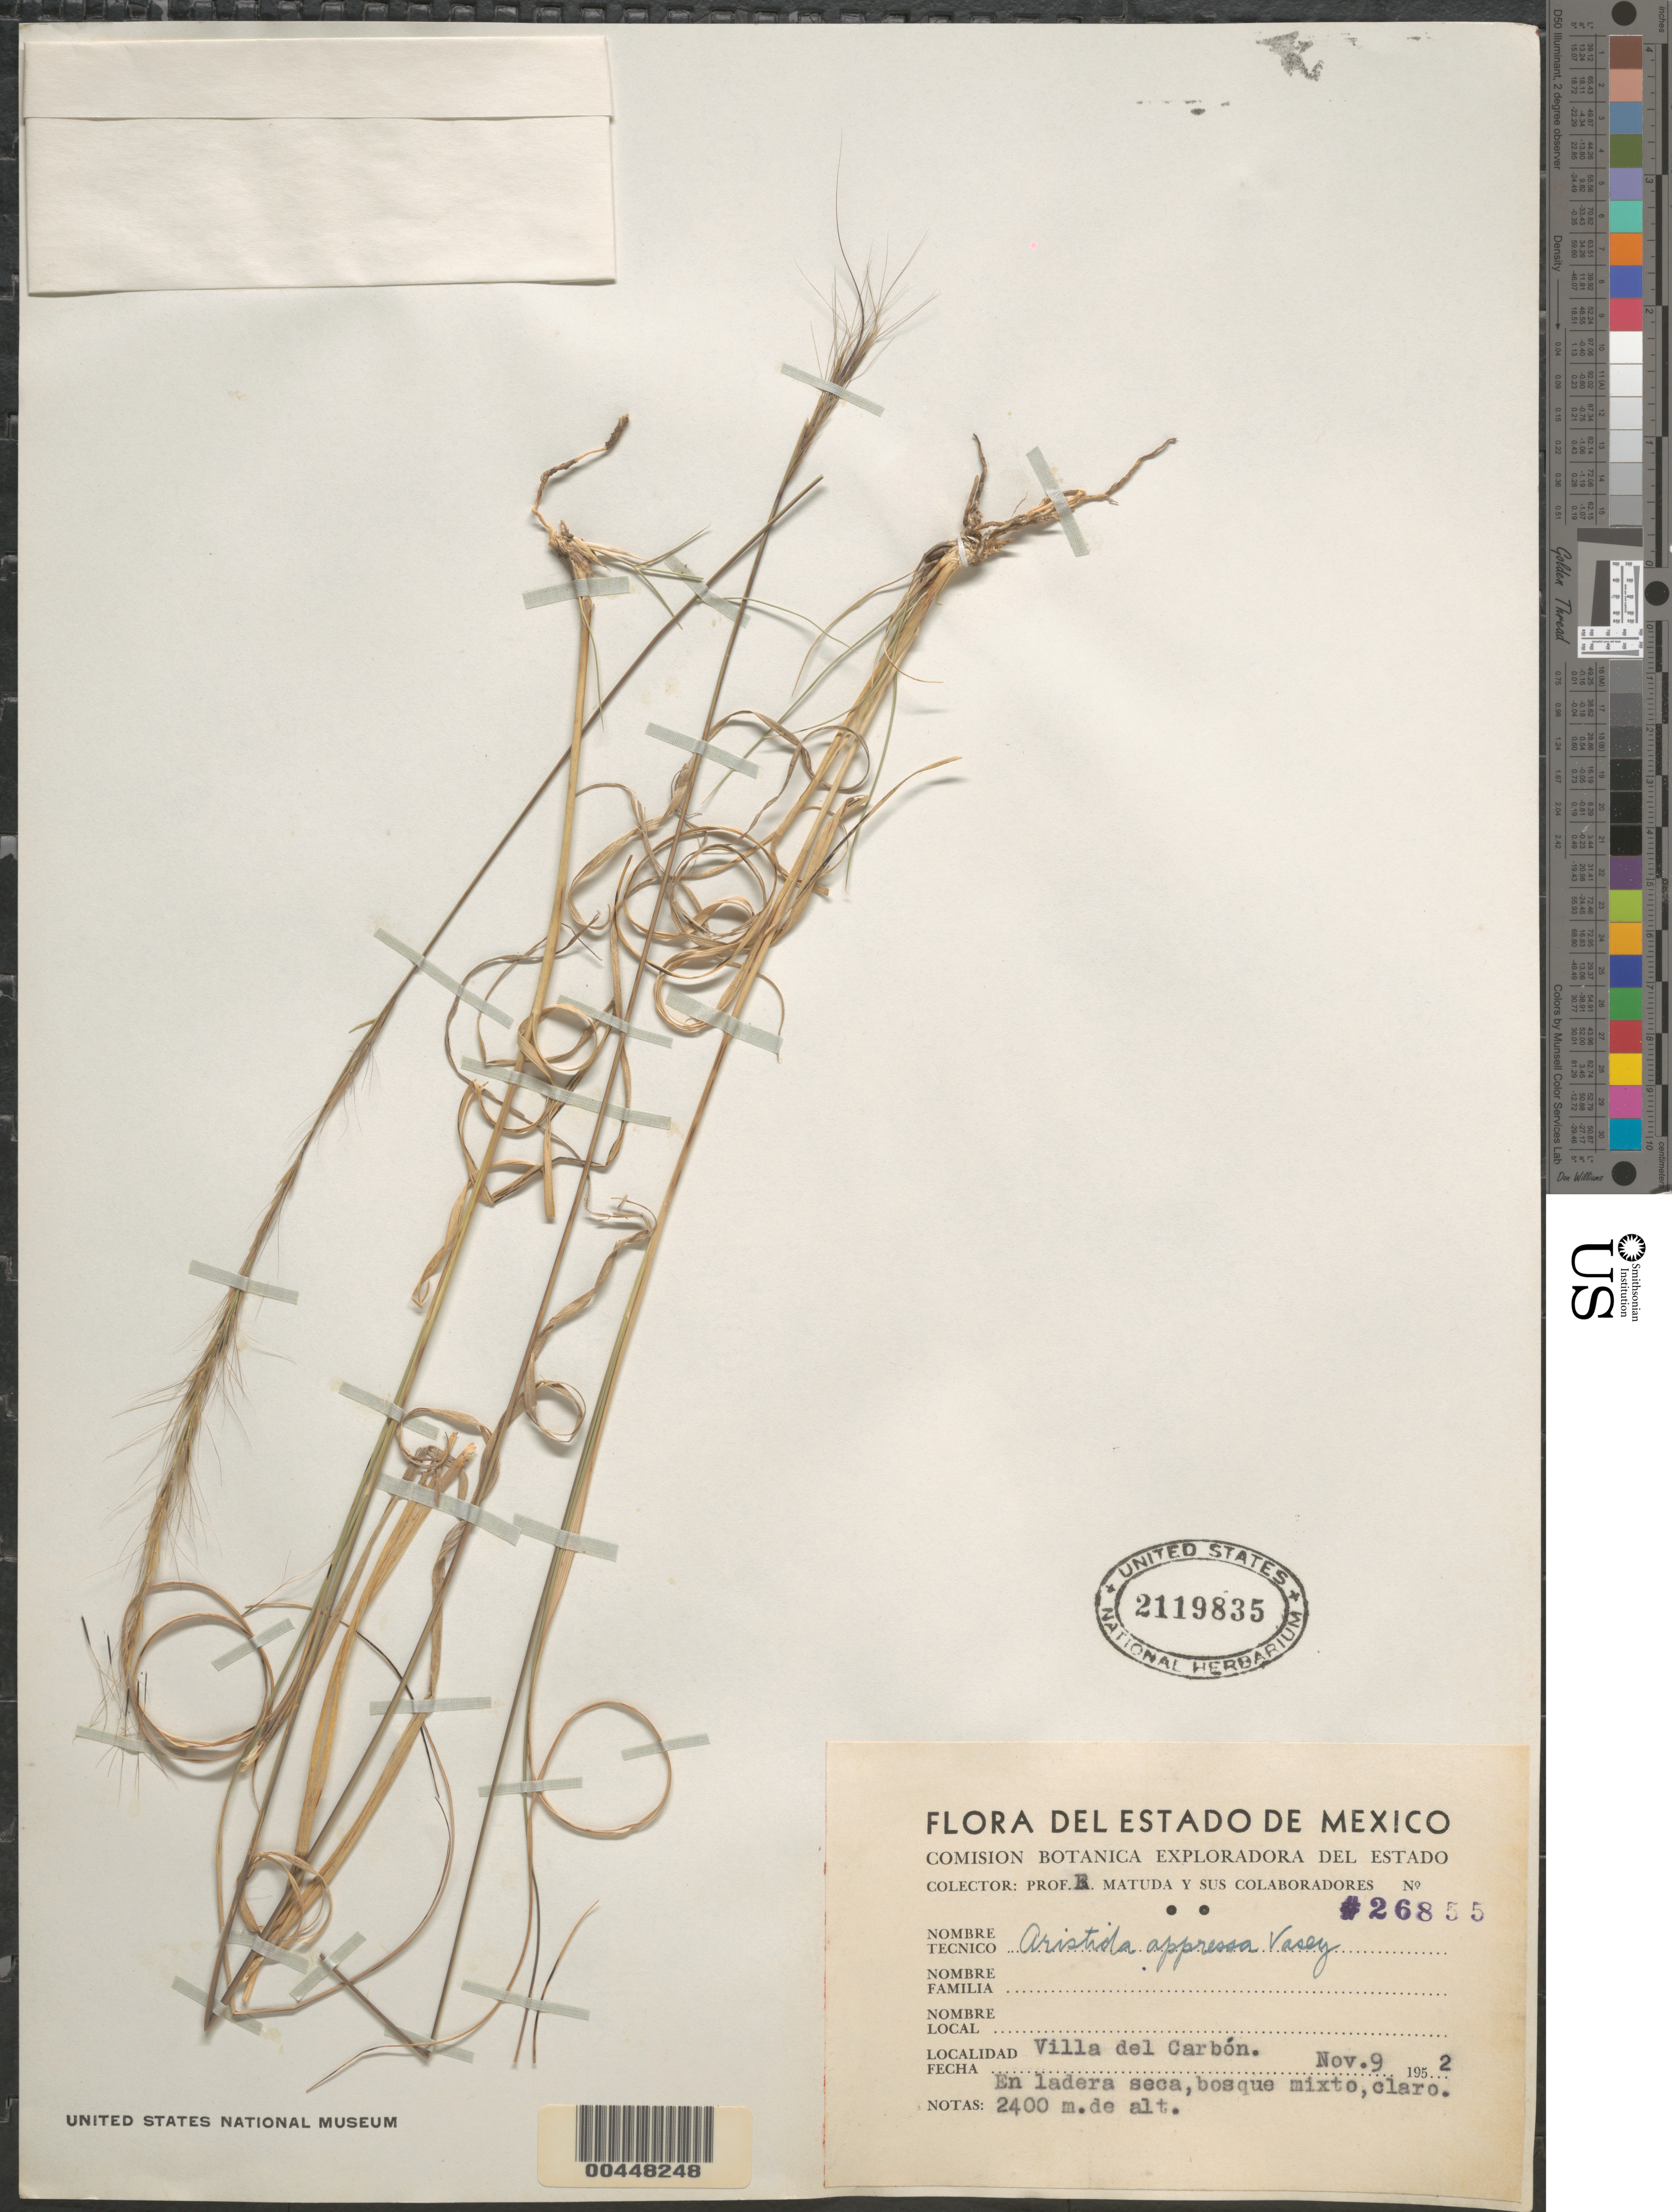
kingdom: Plantae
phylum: Tracheophyta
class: Liliopsida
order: Poales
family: Poaceae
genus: Aristida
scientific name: Aristida appressa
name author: Vasey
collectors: E. Matuda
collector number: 26855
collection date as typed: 9 Nov 1952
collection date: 1952-11-09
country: Mexico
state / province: México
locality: Villa del Carbón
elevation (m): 2400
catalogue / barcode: US 2119835